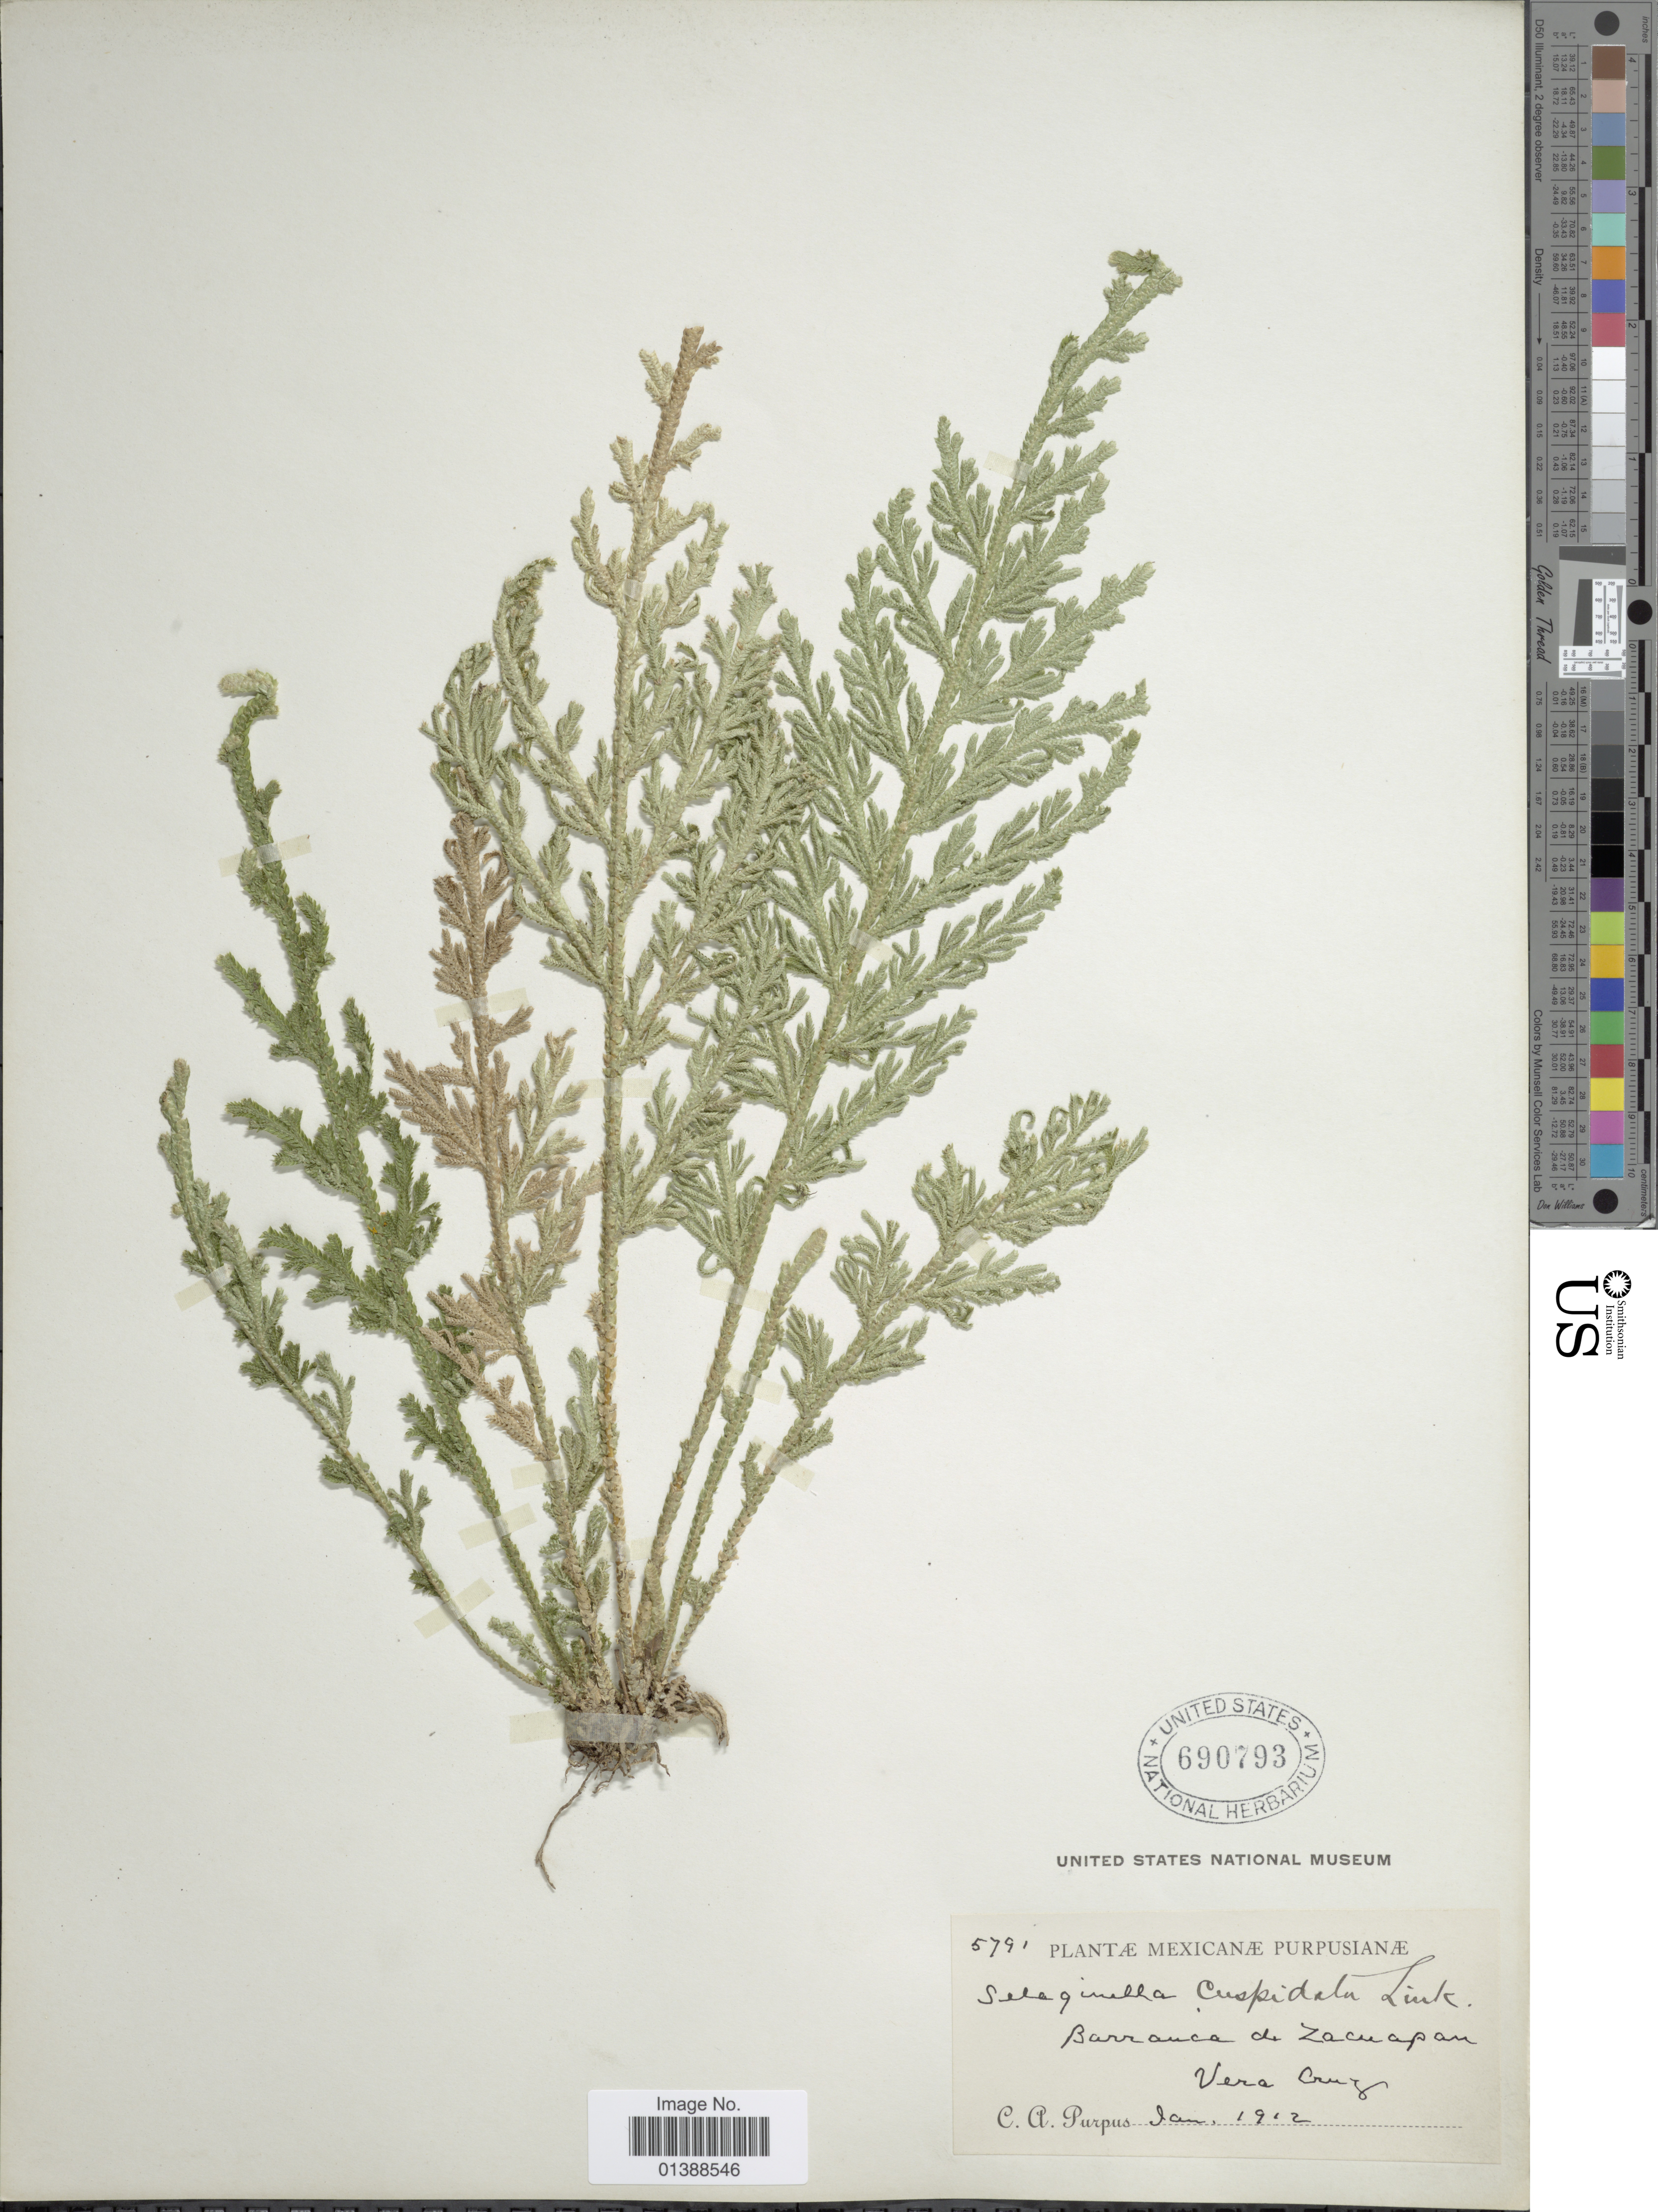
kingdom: Plantae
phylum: Tracheophyta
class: Lycopodiopsida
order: Selaginellales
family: Selaginellaceae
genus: Selaginella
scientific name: Selaginella pallescens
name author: (C. Presl) Spring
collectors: C. A. Purpus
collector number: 5791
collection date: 1912-01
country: Mexico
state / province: Veracruz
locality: Barranca de Zacuapan, Vera Cruz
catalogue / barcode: US 690793